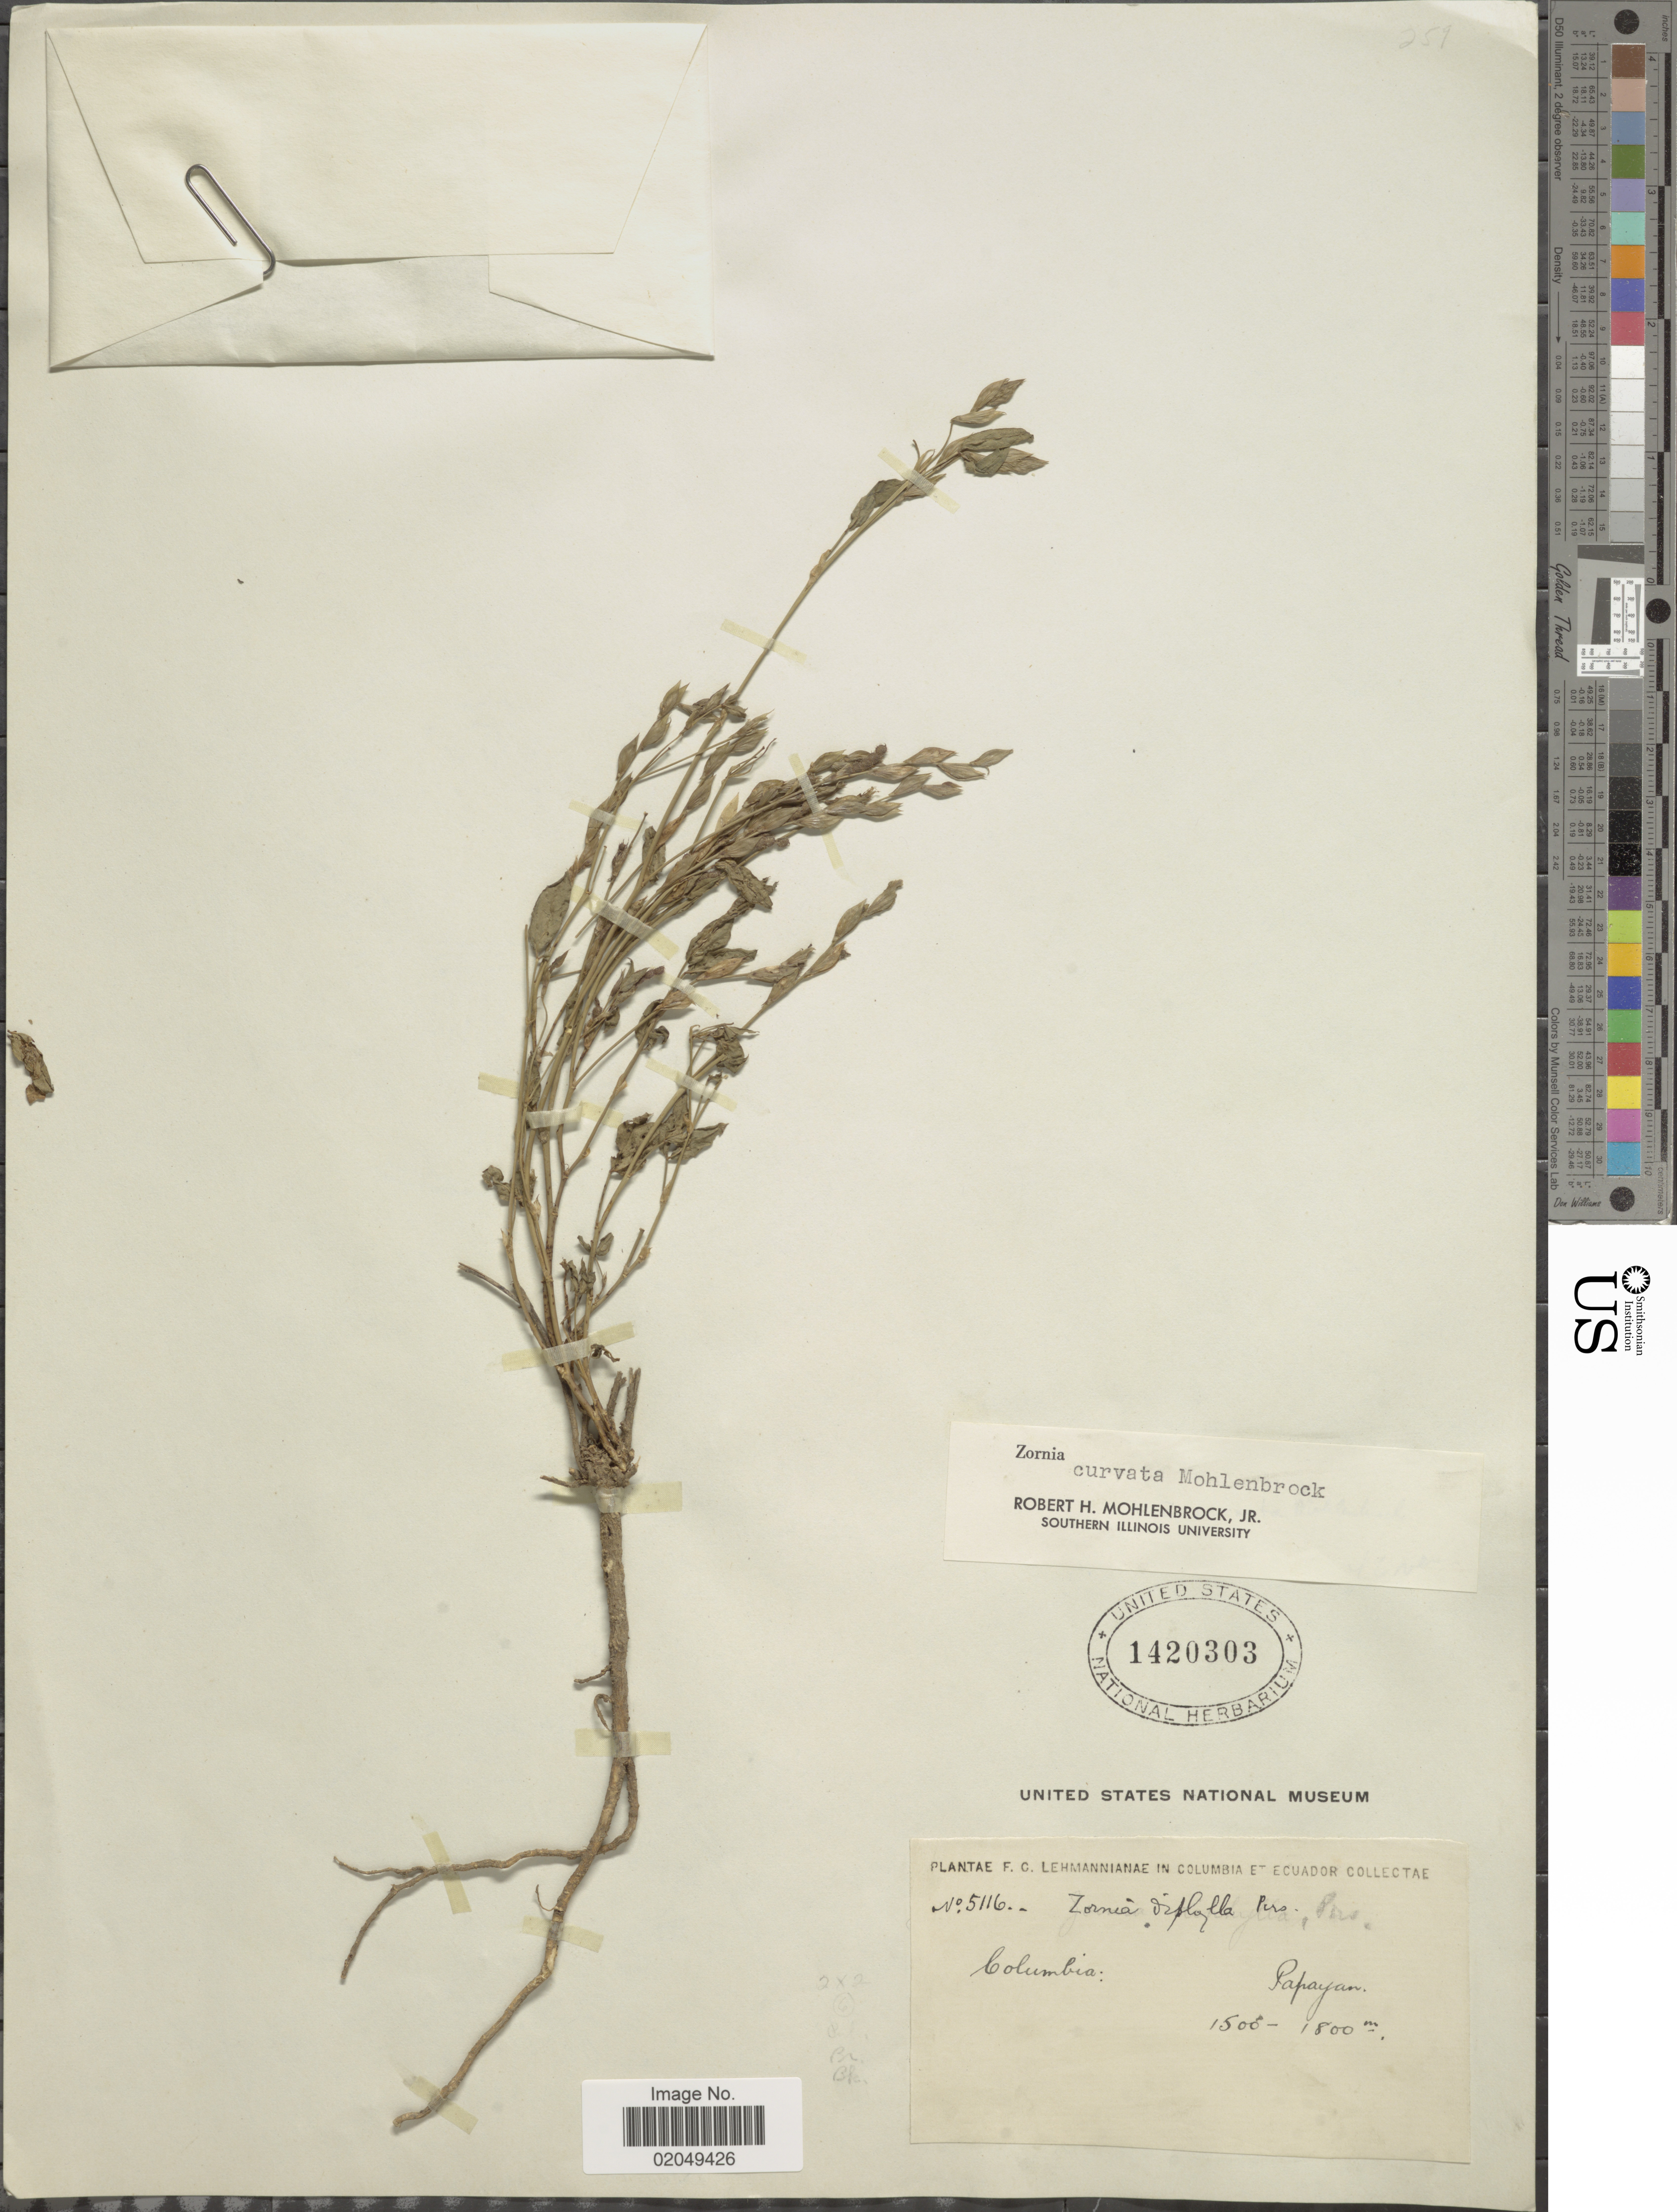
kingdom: Plantae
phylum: Tracheophyta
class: Magnoliopsida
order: Fabales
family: Fabaceae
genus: Zornia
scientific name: Zornia curvata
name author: Mohlenbr.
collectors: F. C. Lehmann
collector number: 5116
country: Colombia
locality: Papayan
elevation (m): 1500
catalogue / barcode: US 1420303